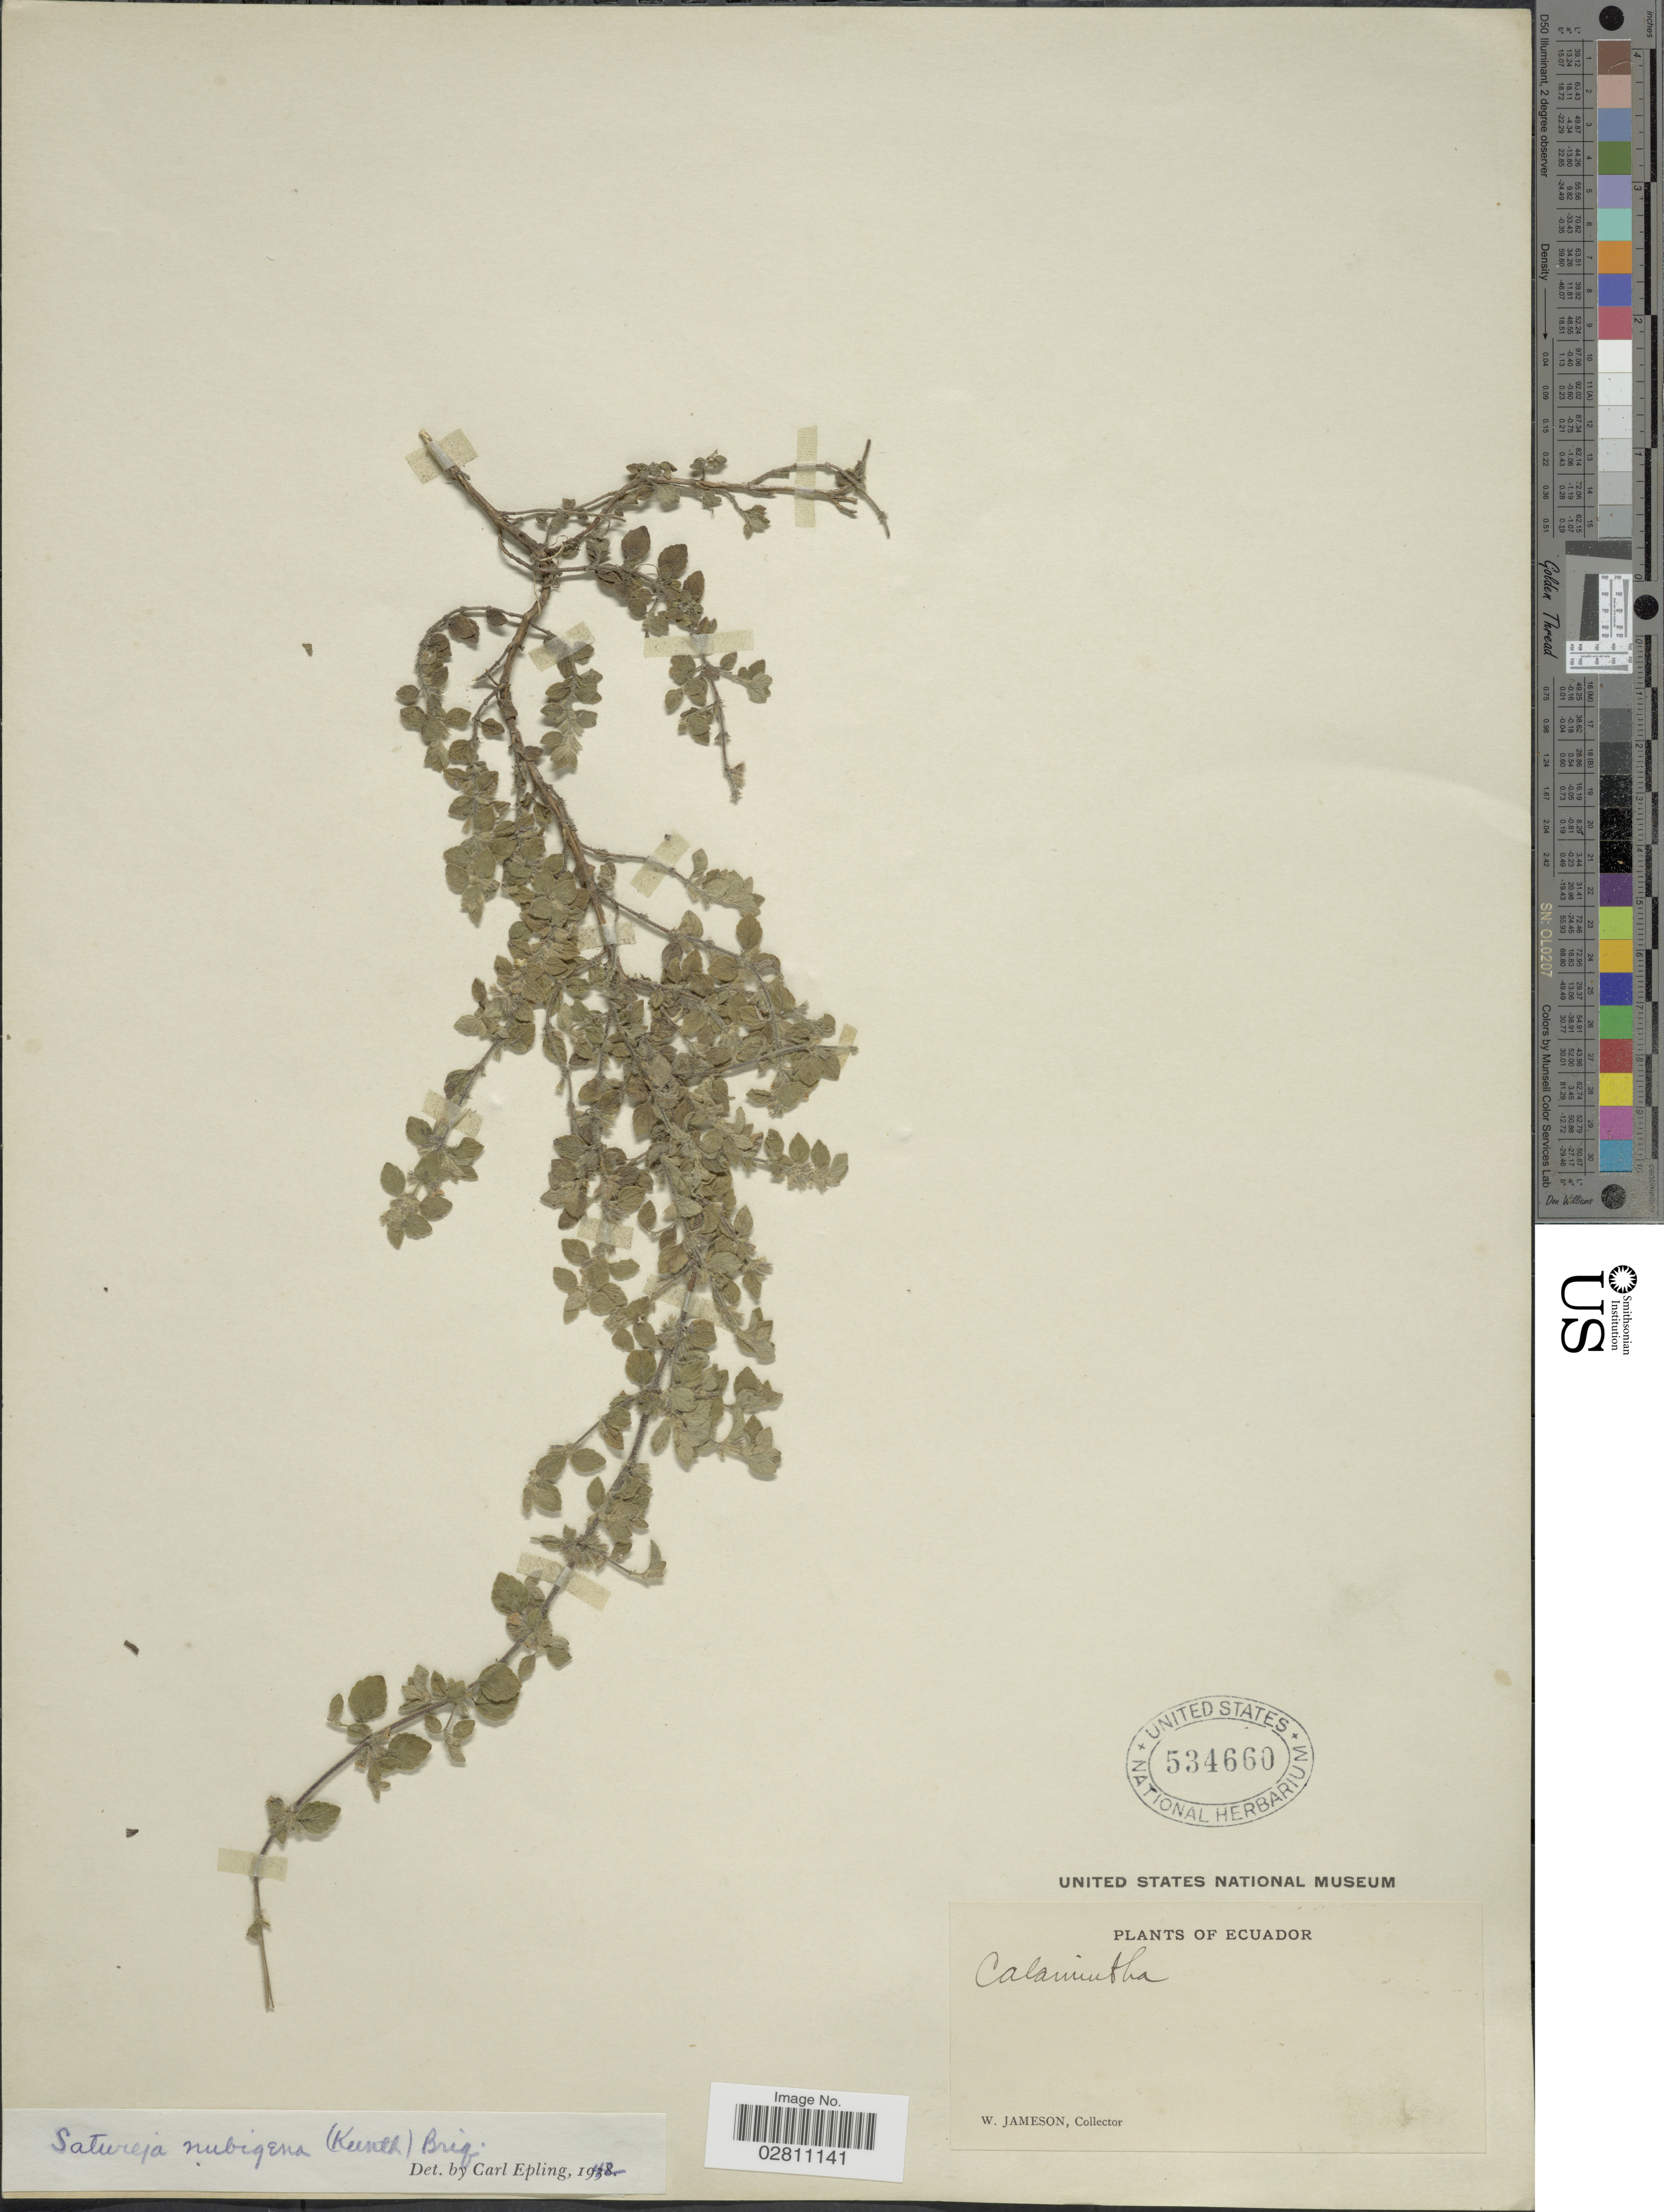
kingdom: Plantae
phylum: Tracheophyta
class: Magnoliopsida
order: Lamiales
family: Lamiaceae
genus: Clinopodium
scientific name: Clinopodium sp.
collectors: W. Jameson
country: Ecuador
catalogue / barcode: US 534660